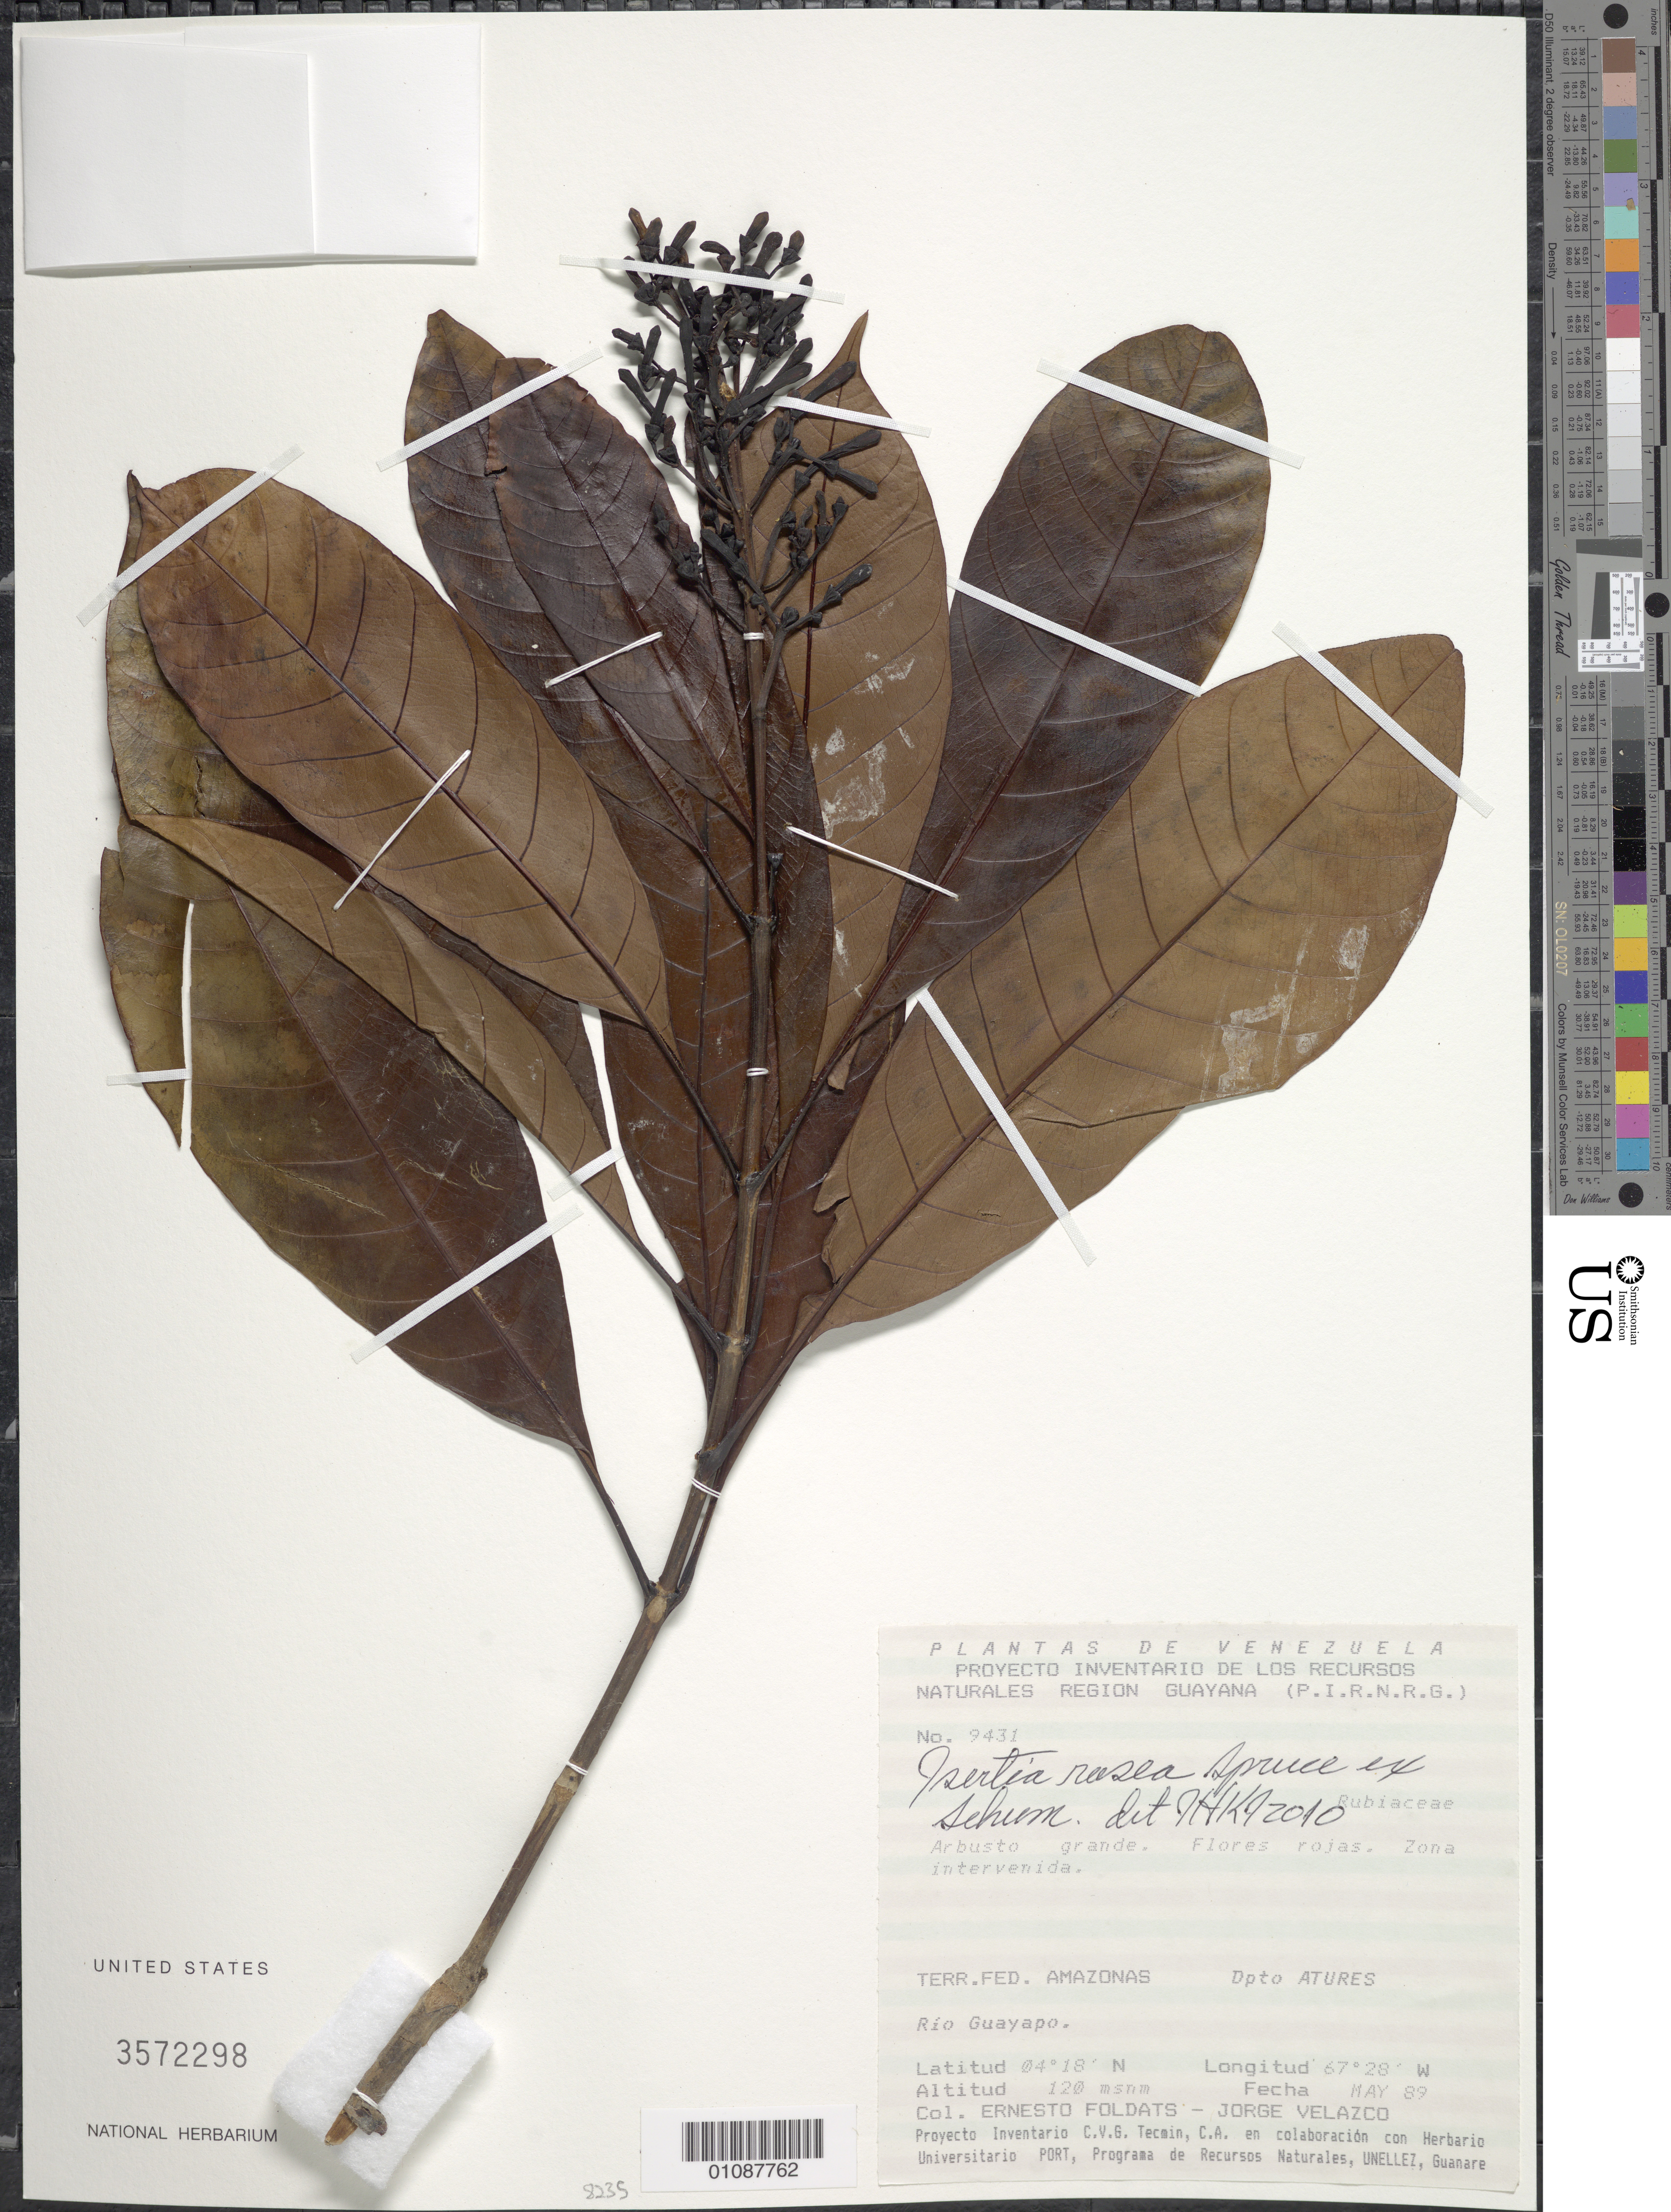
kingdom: Plantae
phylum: Tracheophyta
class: Magnoliopsida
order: Gentianales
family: Rubiaceae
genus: Isertia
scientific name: Isertia rosea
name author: Spruce ex K. Schum.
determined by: Kirkbride, J. H.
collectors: E. Foldats & J. Velazco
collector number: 9431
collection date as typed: May-89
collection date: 1989-05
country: Venezuela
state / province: Amazonas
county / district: Atures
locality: Río Guayapo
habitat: Zona intervenida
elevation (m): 120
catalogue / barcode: US 3572298